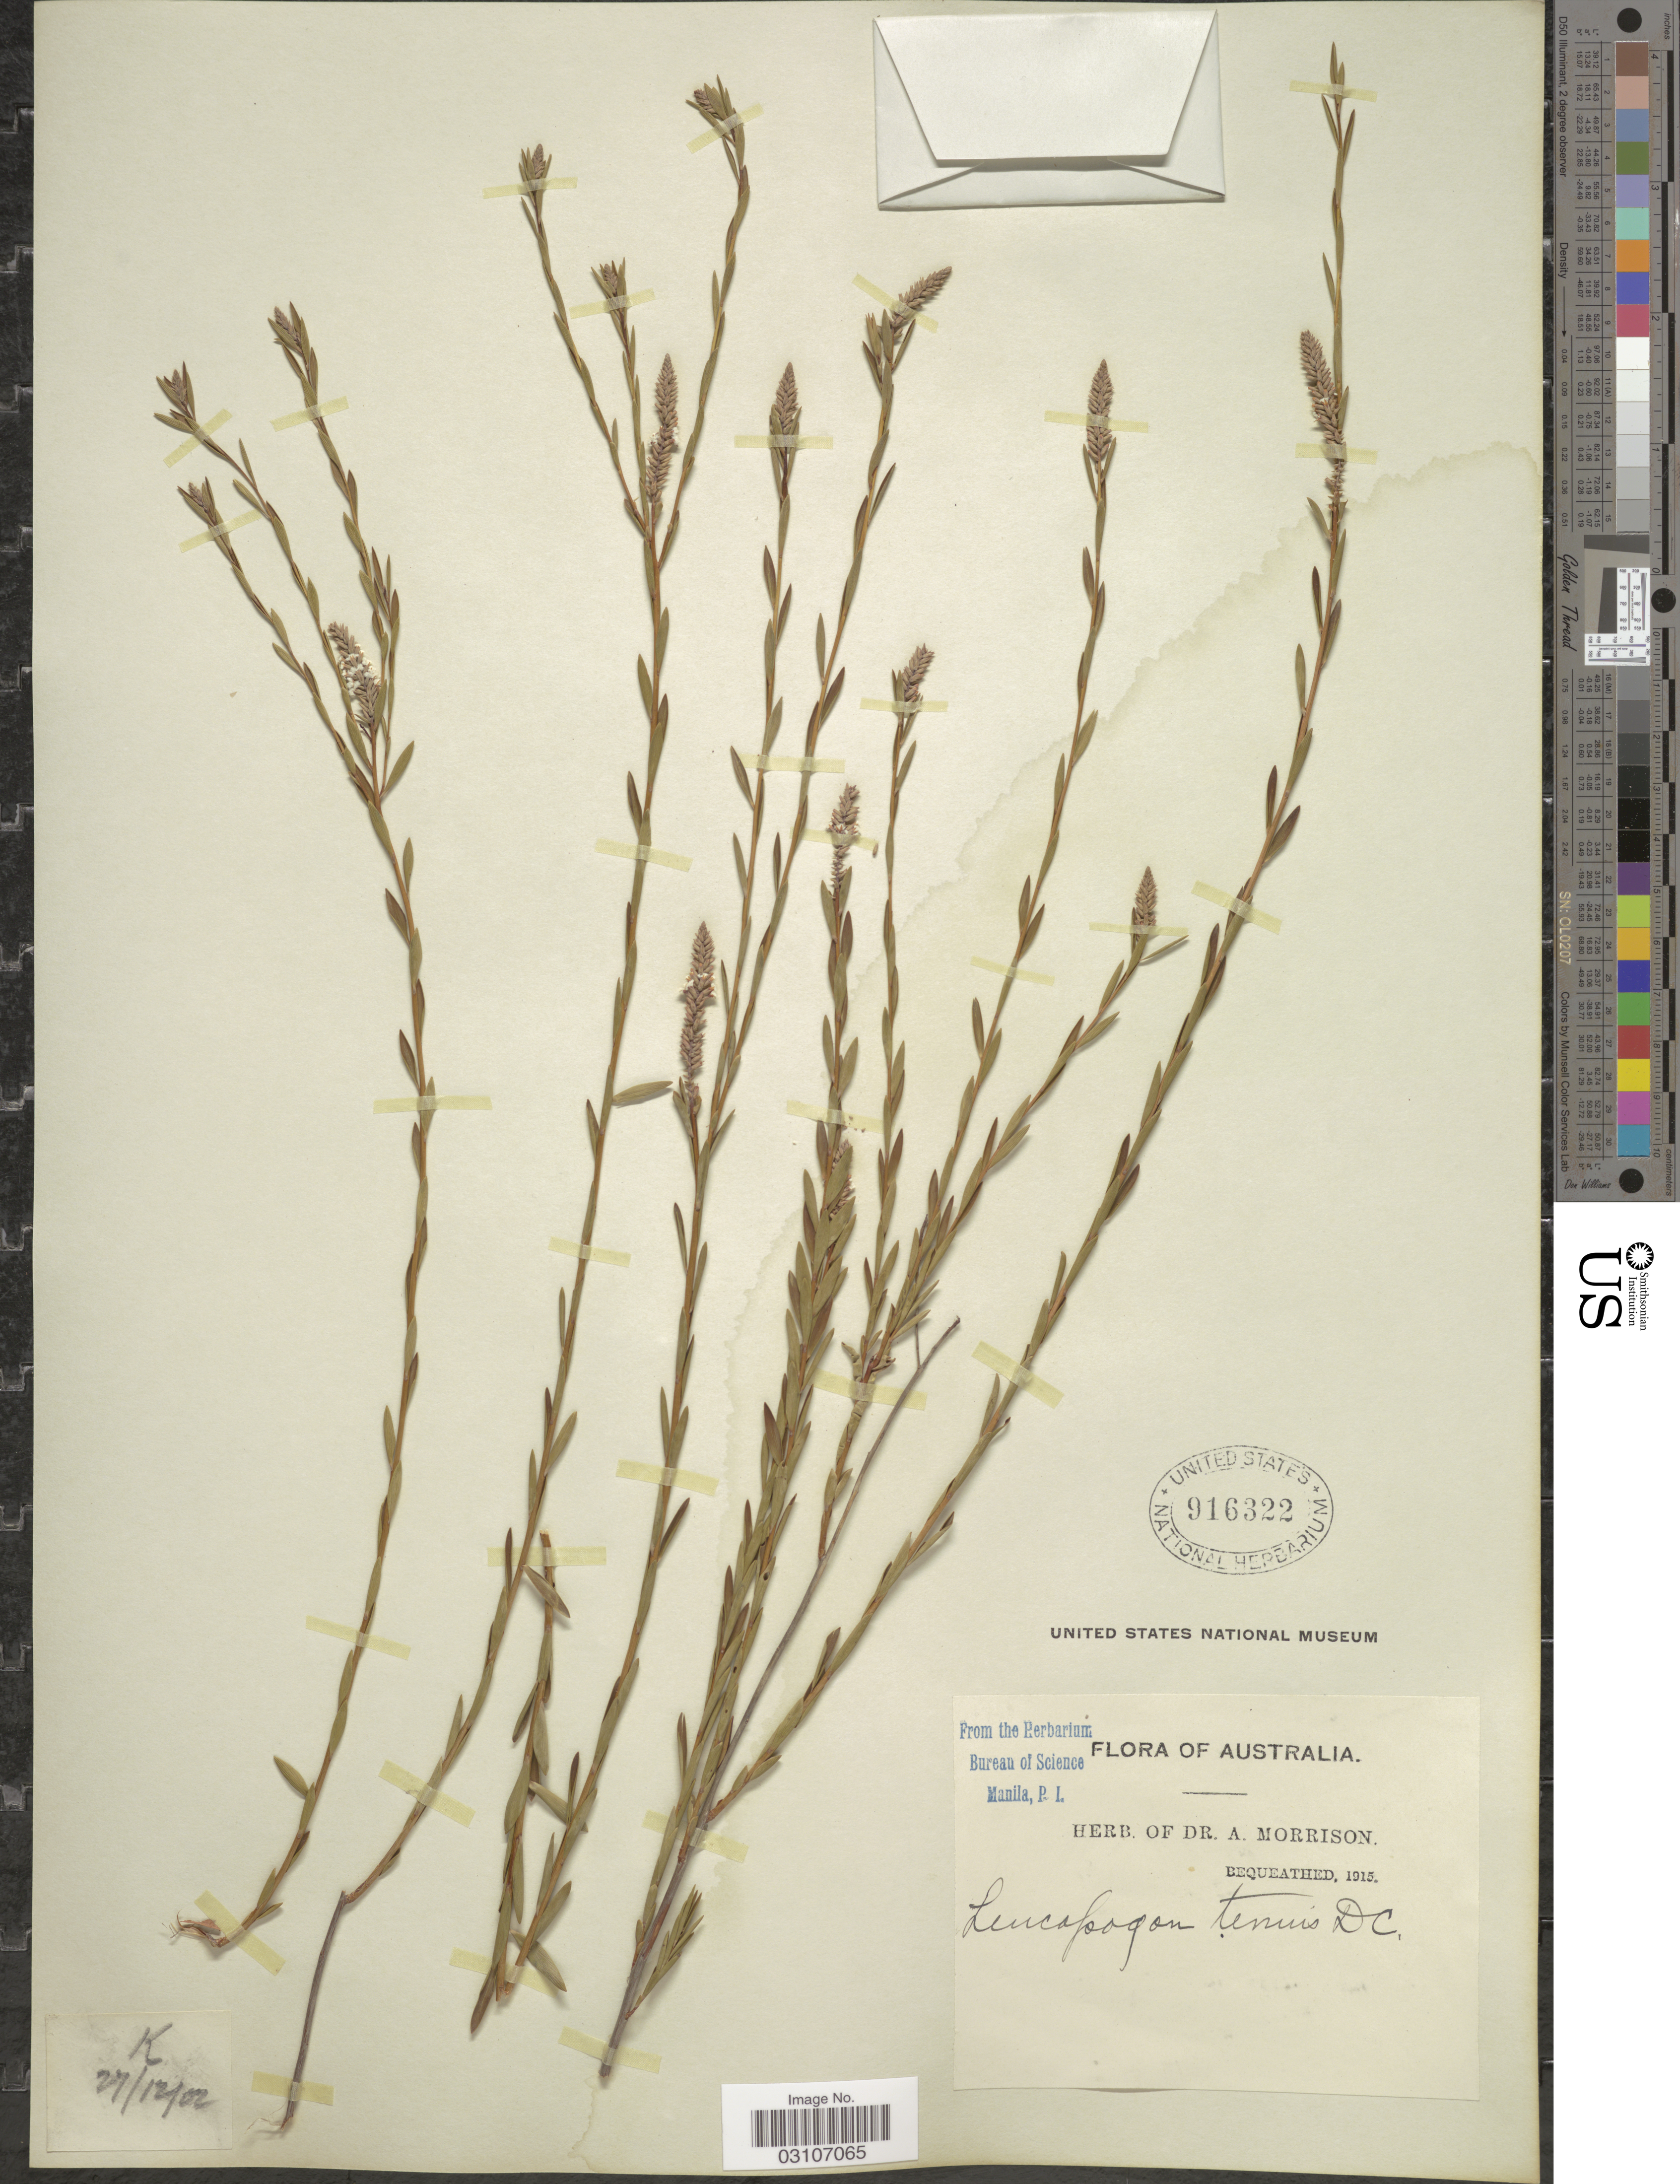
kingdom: Plantae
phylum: Tracheophyta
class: Magnoliopsida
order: Ericales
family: Ericaceae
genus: Leucopogon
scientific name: Leucopogon tenuis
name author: DC.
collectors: ex herb. Dr. A. Morrison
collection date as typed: Transcribed d/m/y: 27/12/2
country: Australia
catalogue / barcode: US 916322